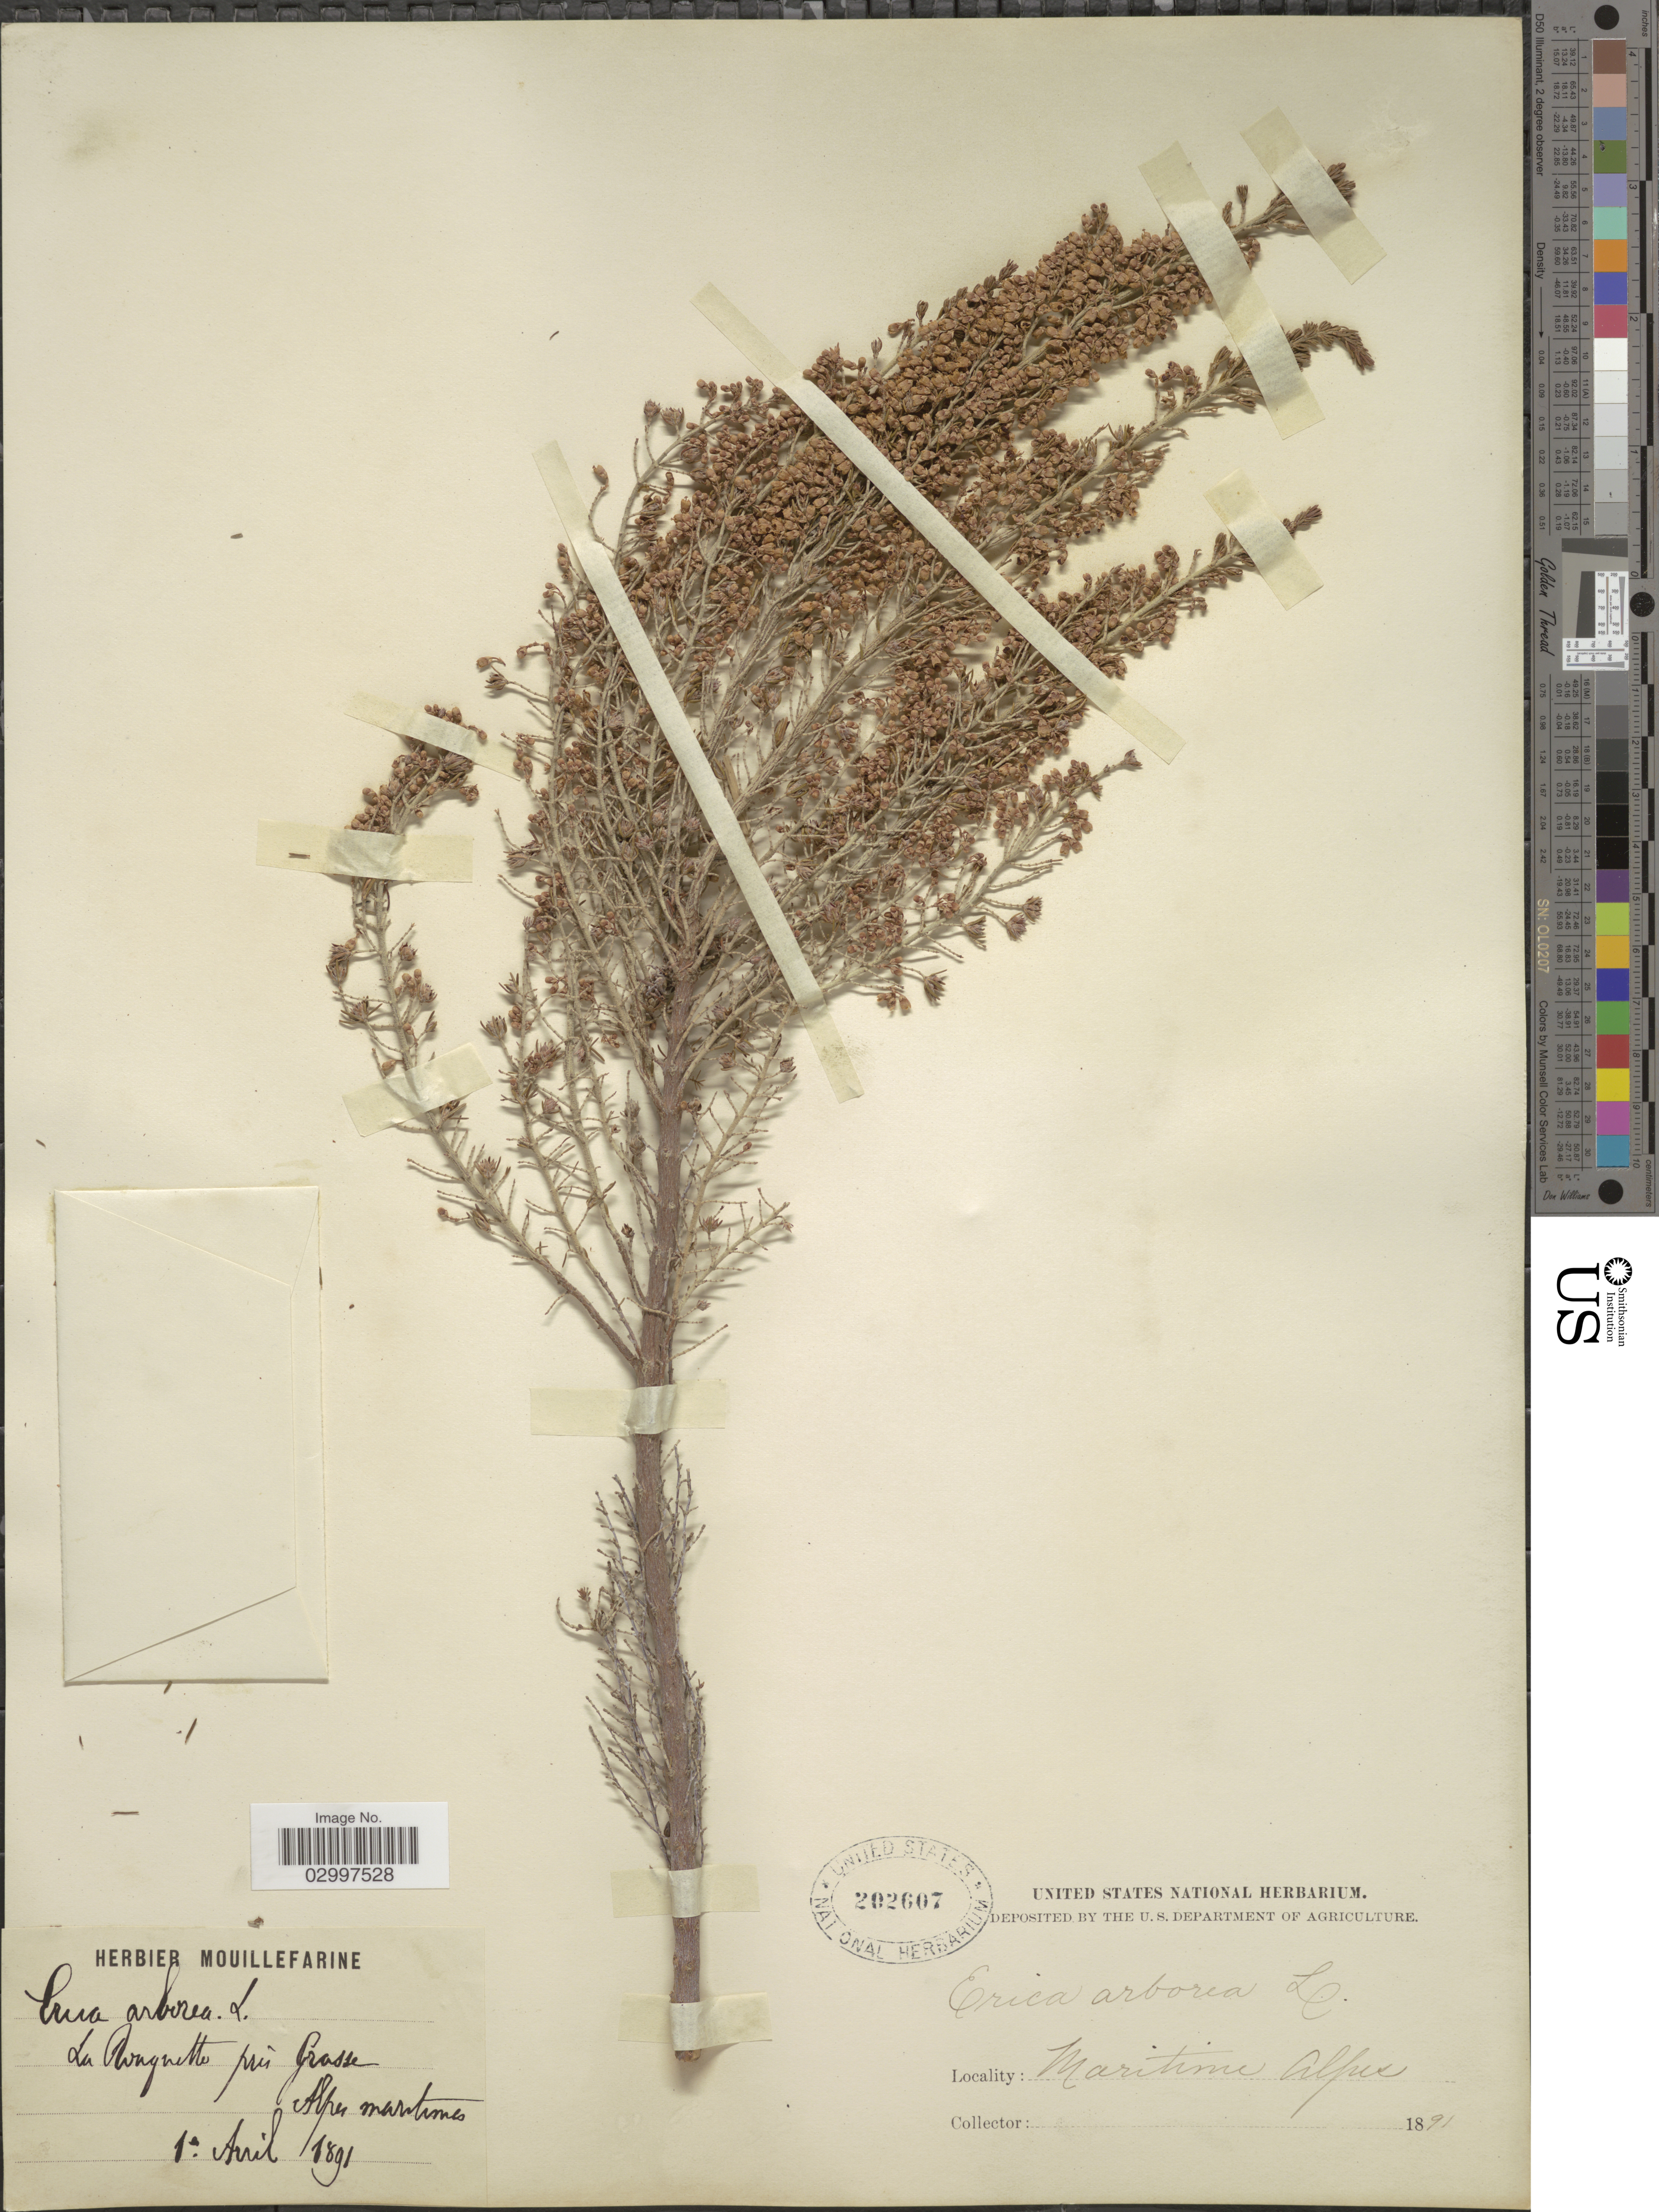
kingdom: Plantae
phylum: Tracheophyta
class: Magnoliopsida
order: Ericales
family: Ericaceae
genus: Erica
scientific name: Erica arborea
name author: L.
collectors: ex herb. Mouillefarine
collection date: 1891-04-01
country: France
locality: La Bougnette près Grasse. Alpes maritimes.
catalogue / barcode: US 202607